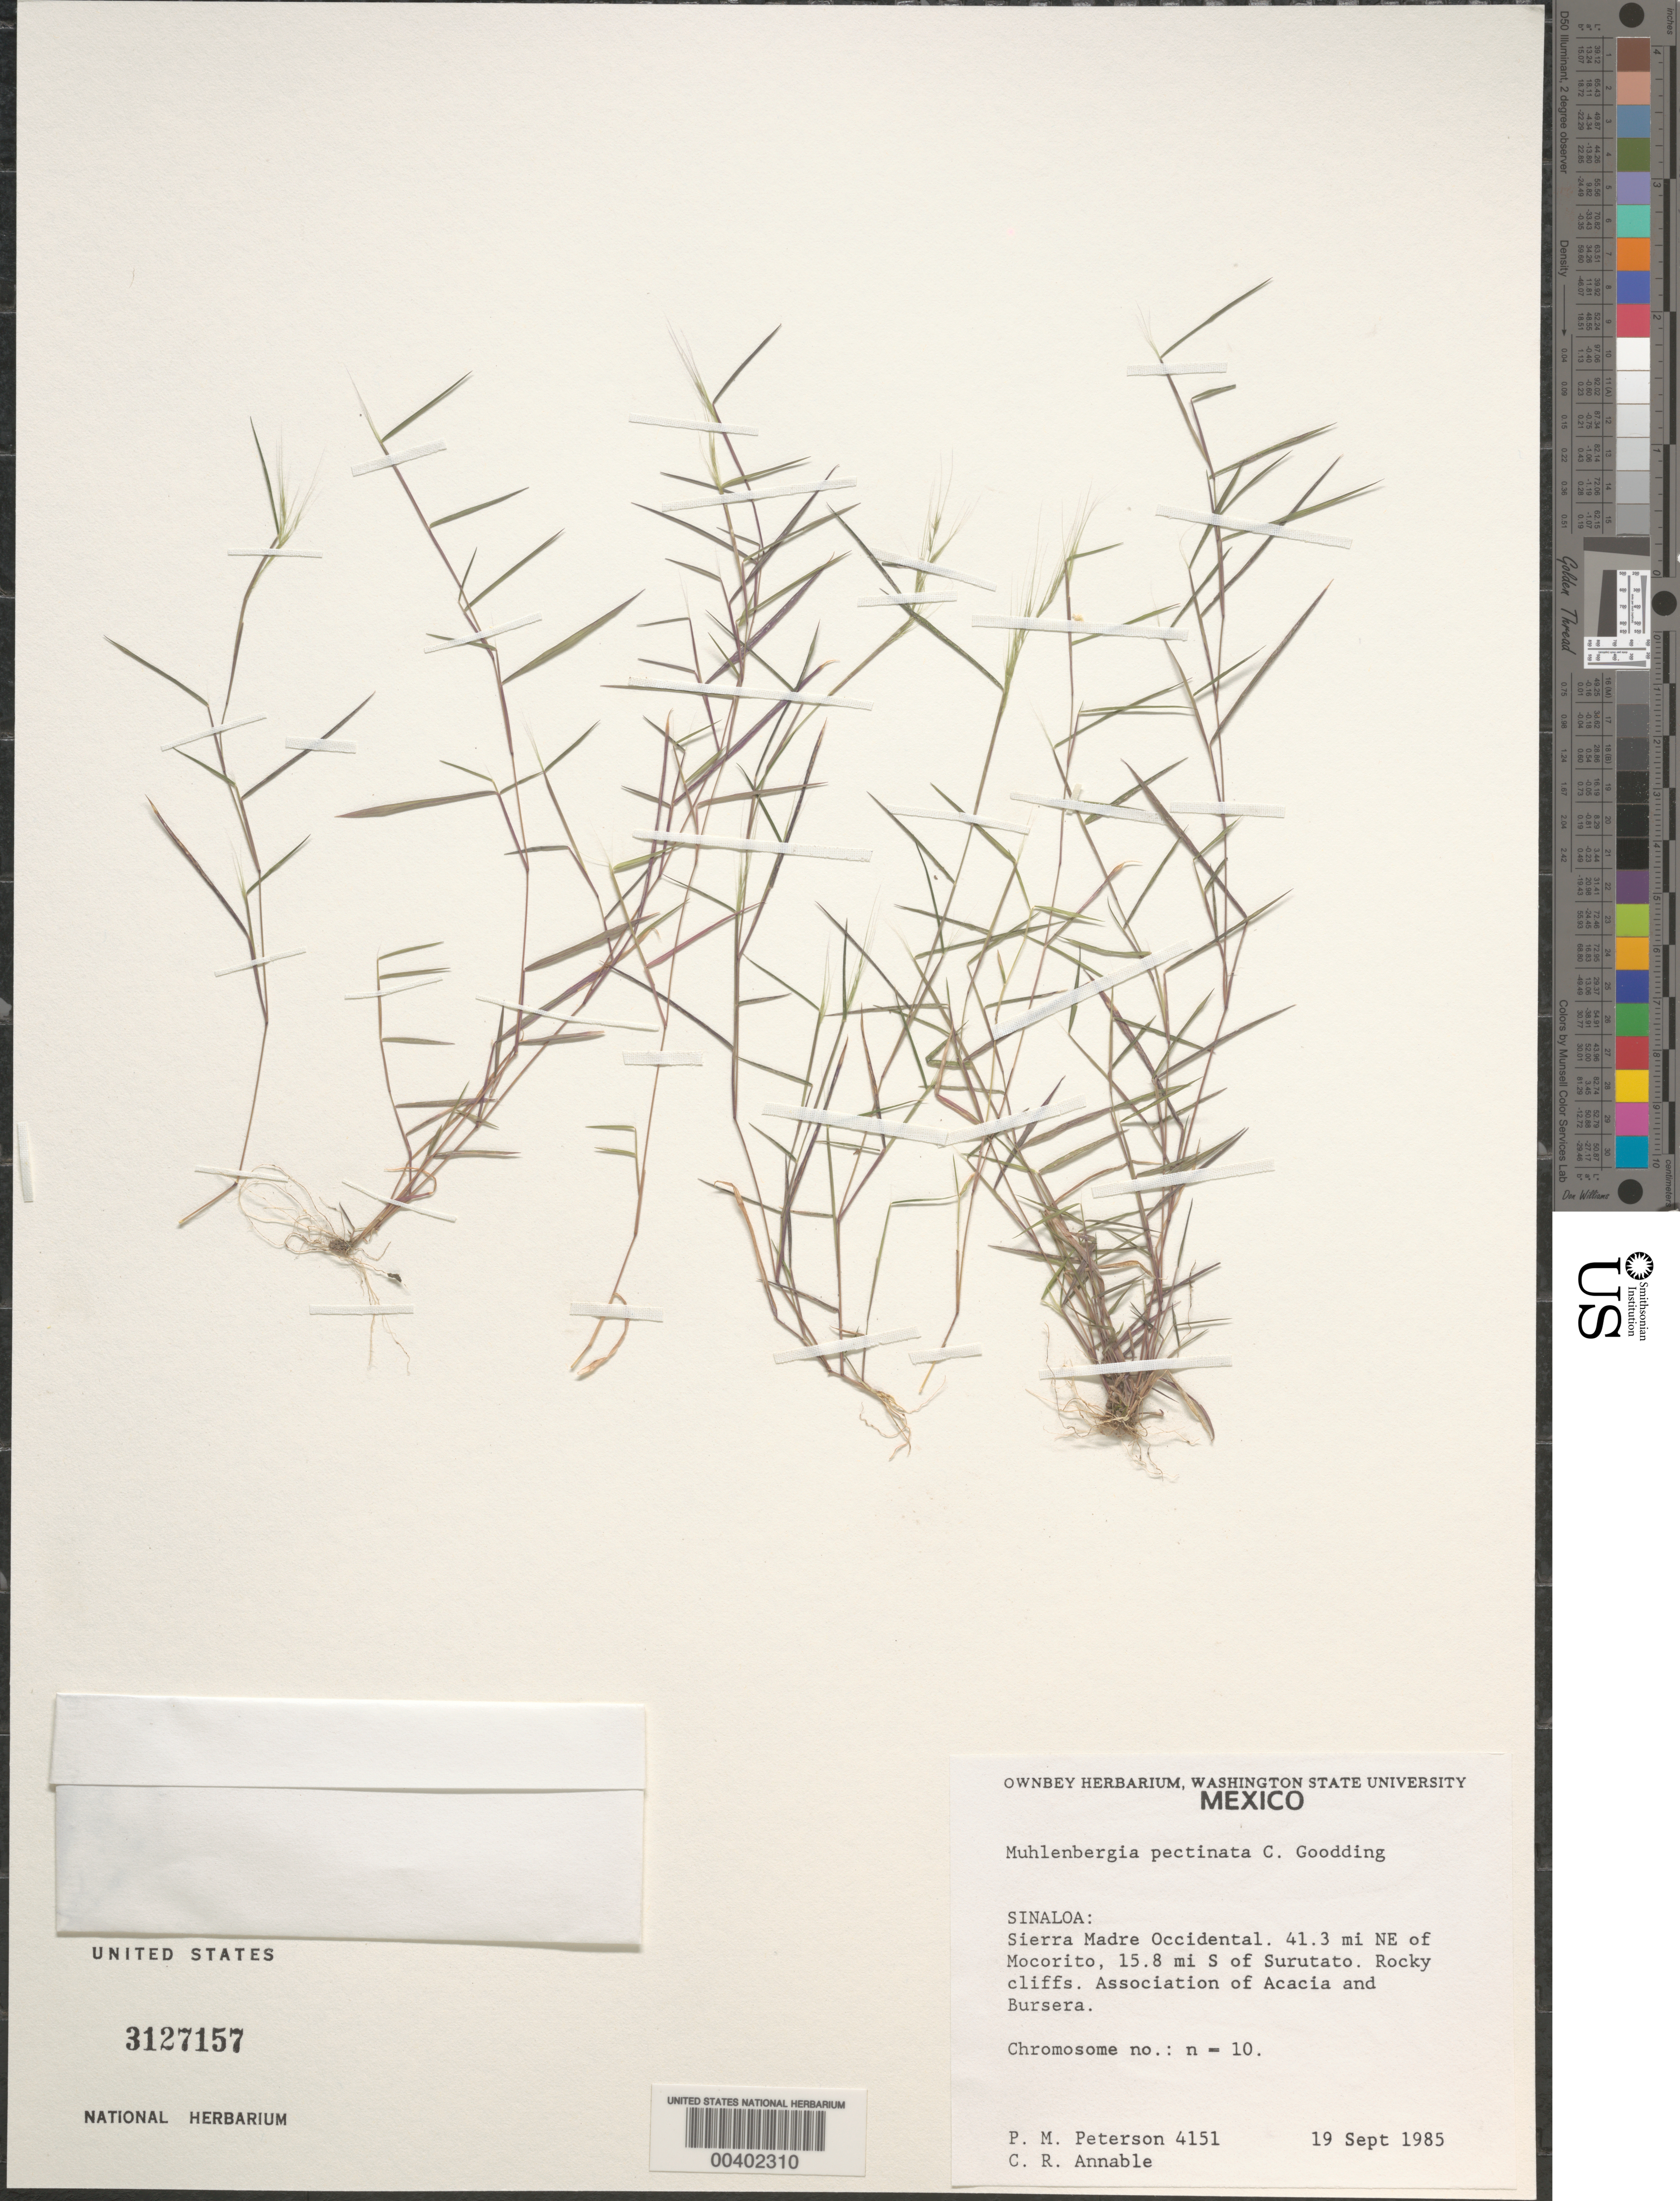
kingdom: Plantae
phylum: Tracheophyta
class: Liliopsida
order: Poales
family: Poaceae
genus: Muhlenbergia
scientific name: Muhlenbergia pectinata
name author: C.O. Goodd.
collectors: P. M. Peterson & C. R. Annable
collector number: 04151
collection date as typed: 19 Sep 1985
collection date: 1985-09-19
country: Mexico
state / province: Sinaloa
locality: Sierra Madre Occidental, 41.3 miles NE of Mocorito, 15.8 miles south of Surutato.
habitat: Rocky cliff, associated with Acacia and Bursera.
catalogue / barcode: US 3127157